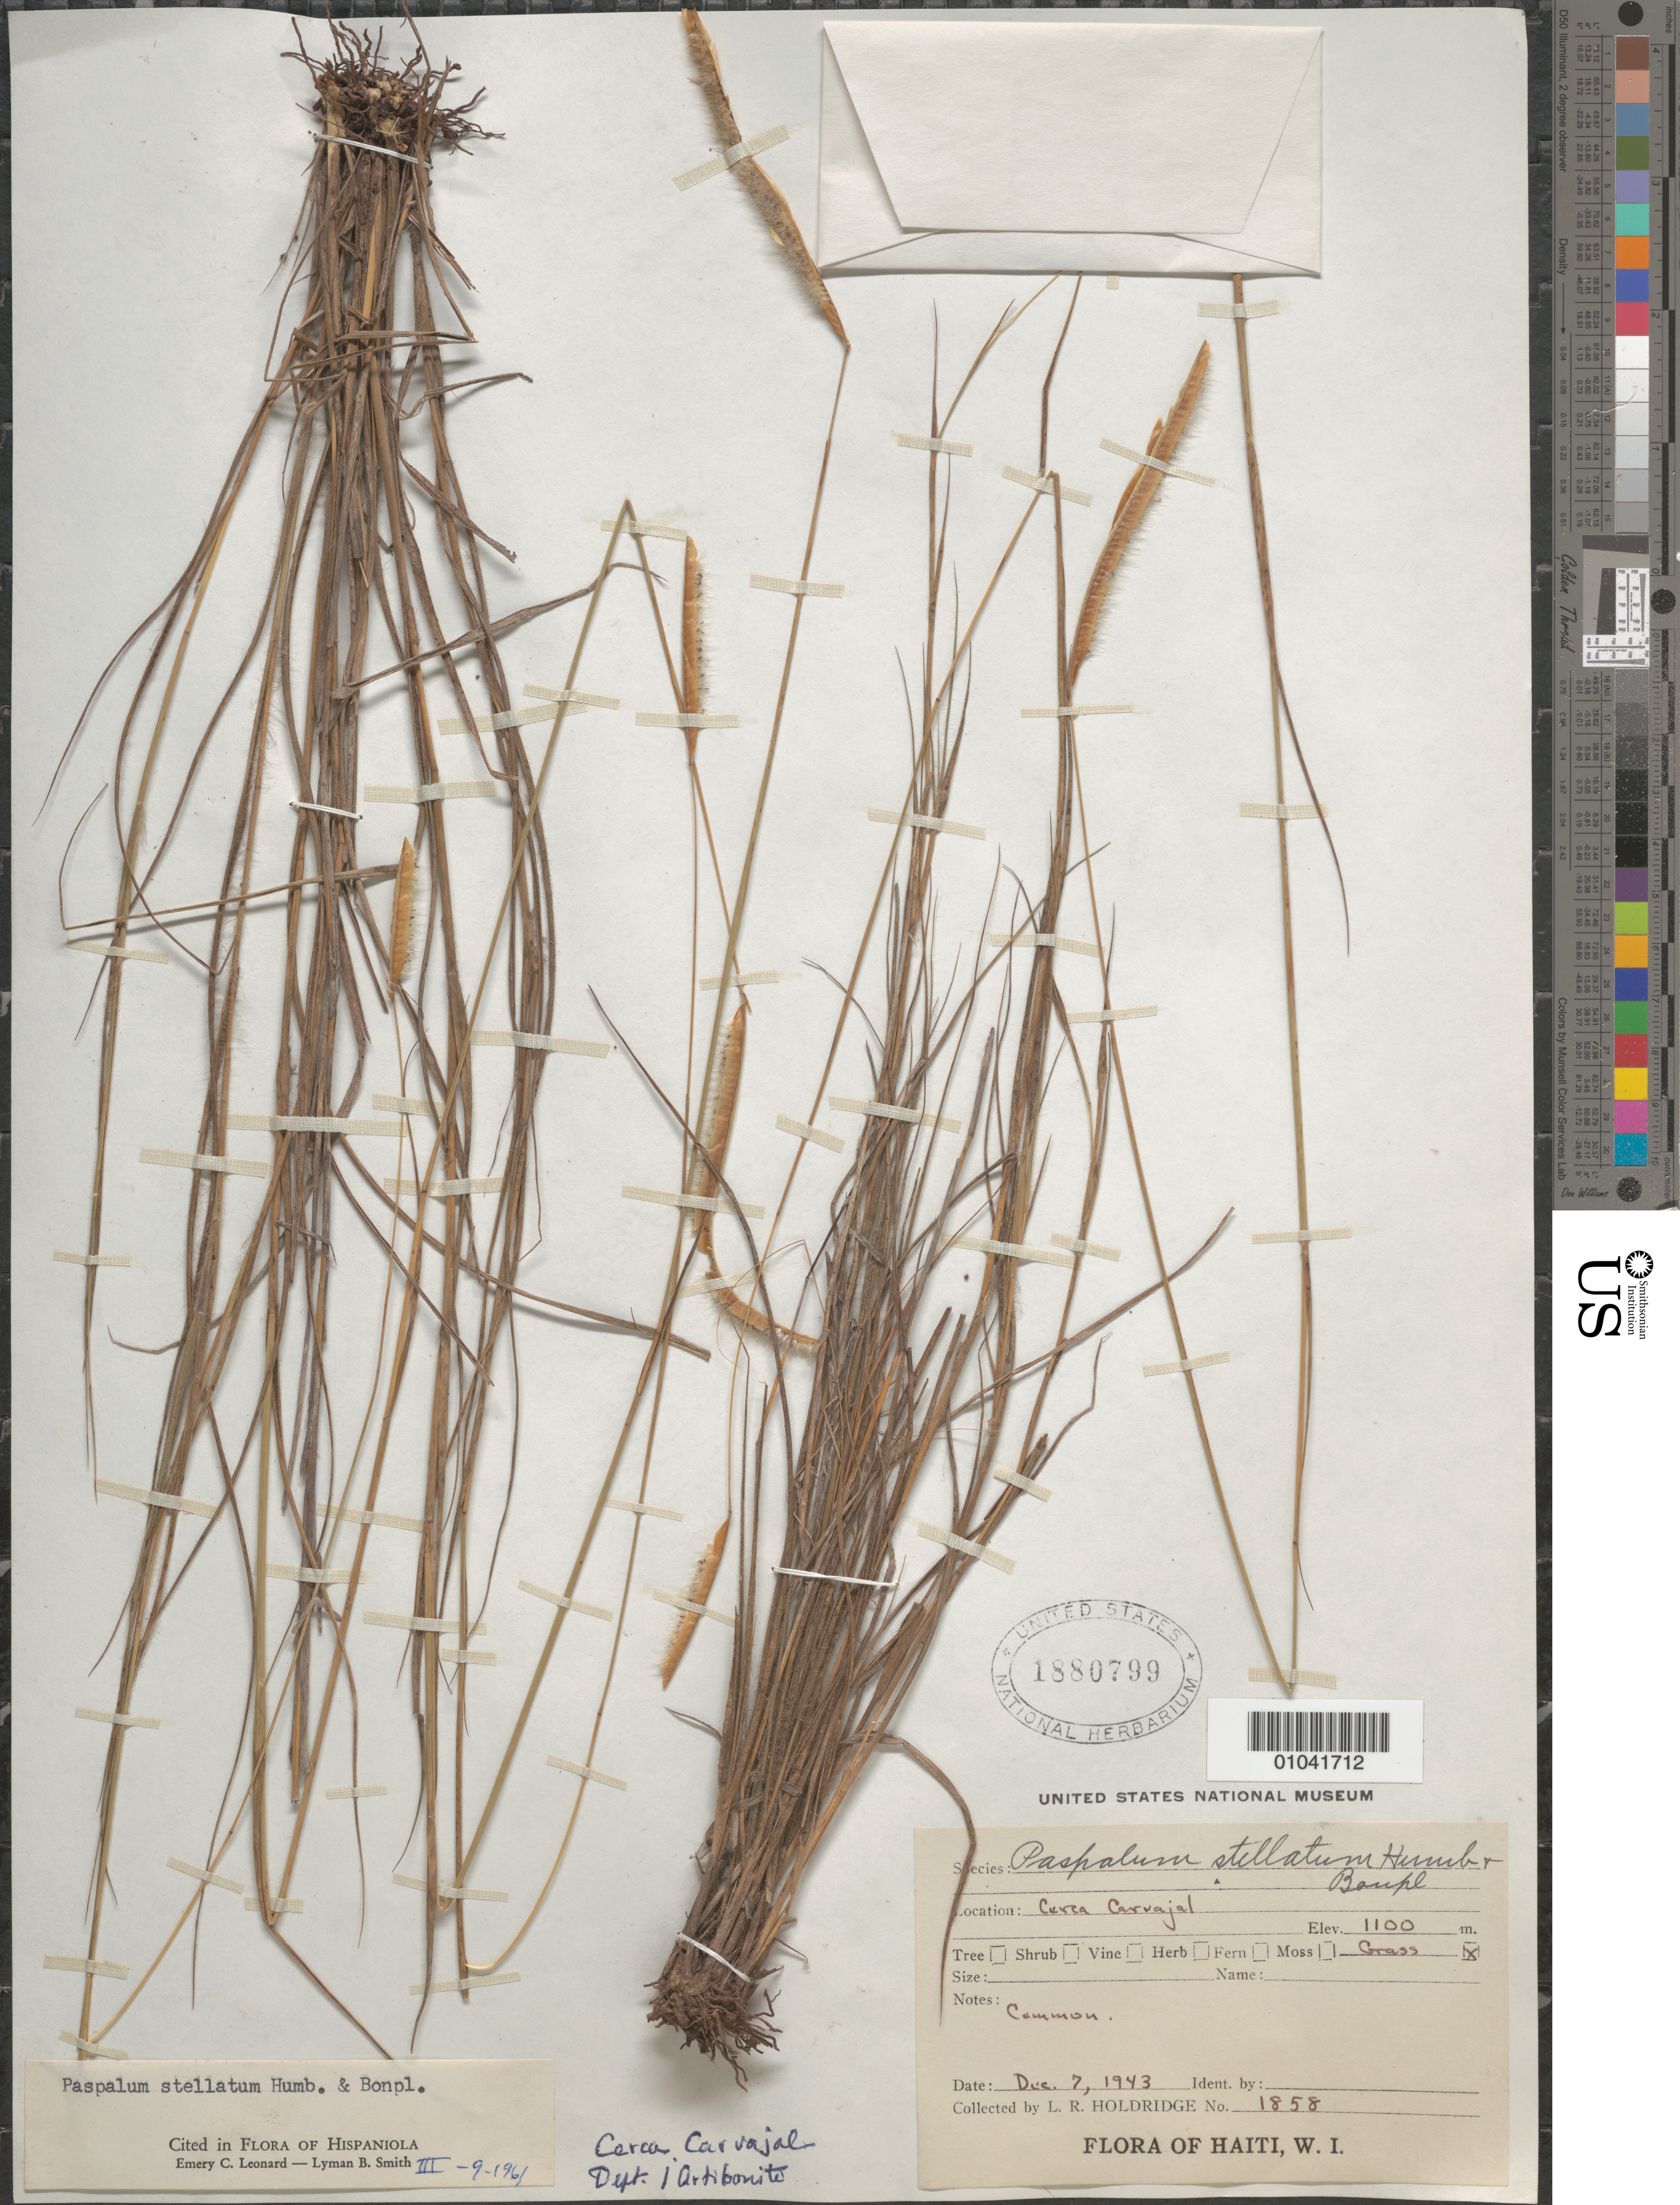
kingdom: Plantae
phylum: Tracheophyta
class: Liliopsida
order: Poales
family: Poaceae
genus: Paspalum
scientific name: Paspalum stellatum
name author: Humb. & Bonpl. ex Flüggé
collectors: L. Holdridge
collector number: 1858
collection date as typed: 07 Dec 1943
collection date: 1943-12-07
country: Haiti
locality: Curca Carvajal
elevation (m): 1100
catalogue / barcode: US 1880799